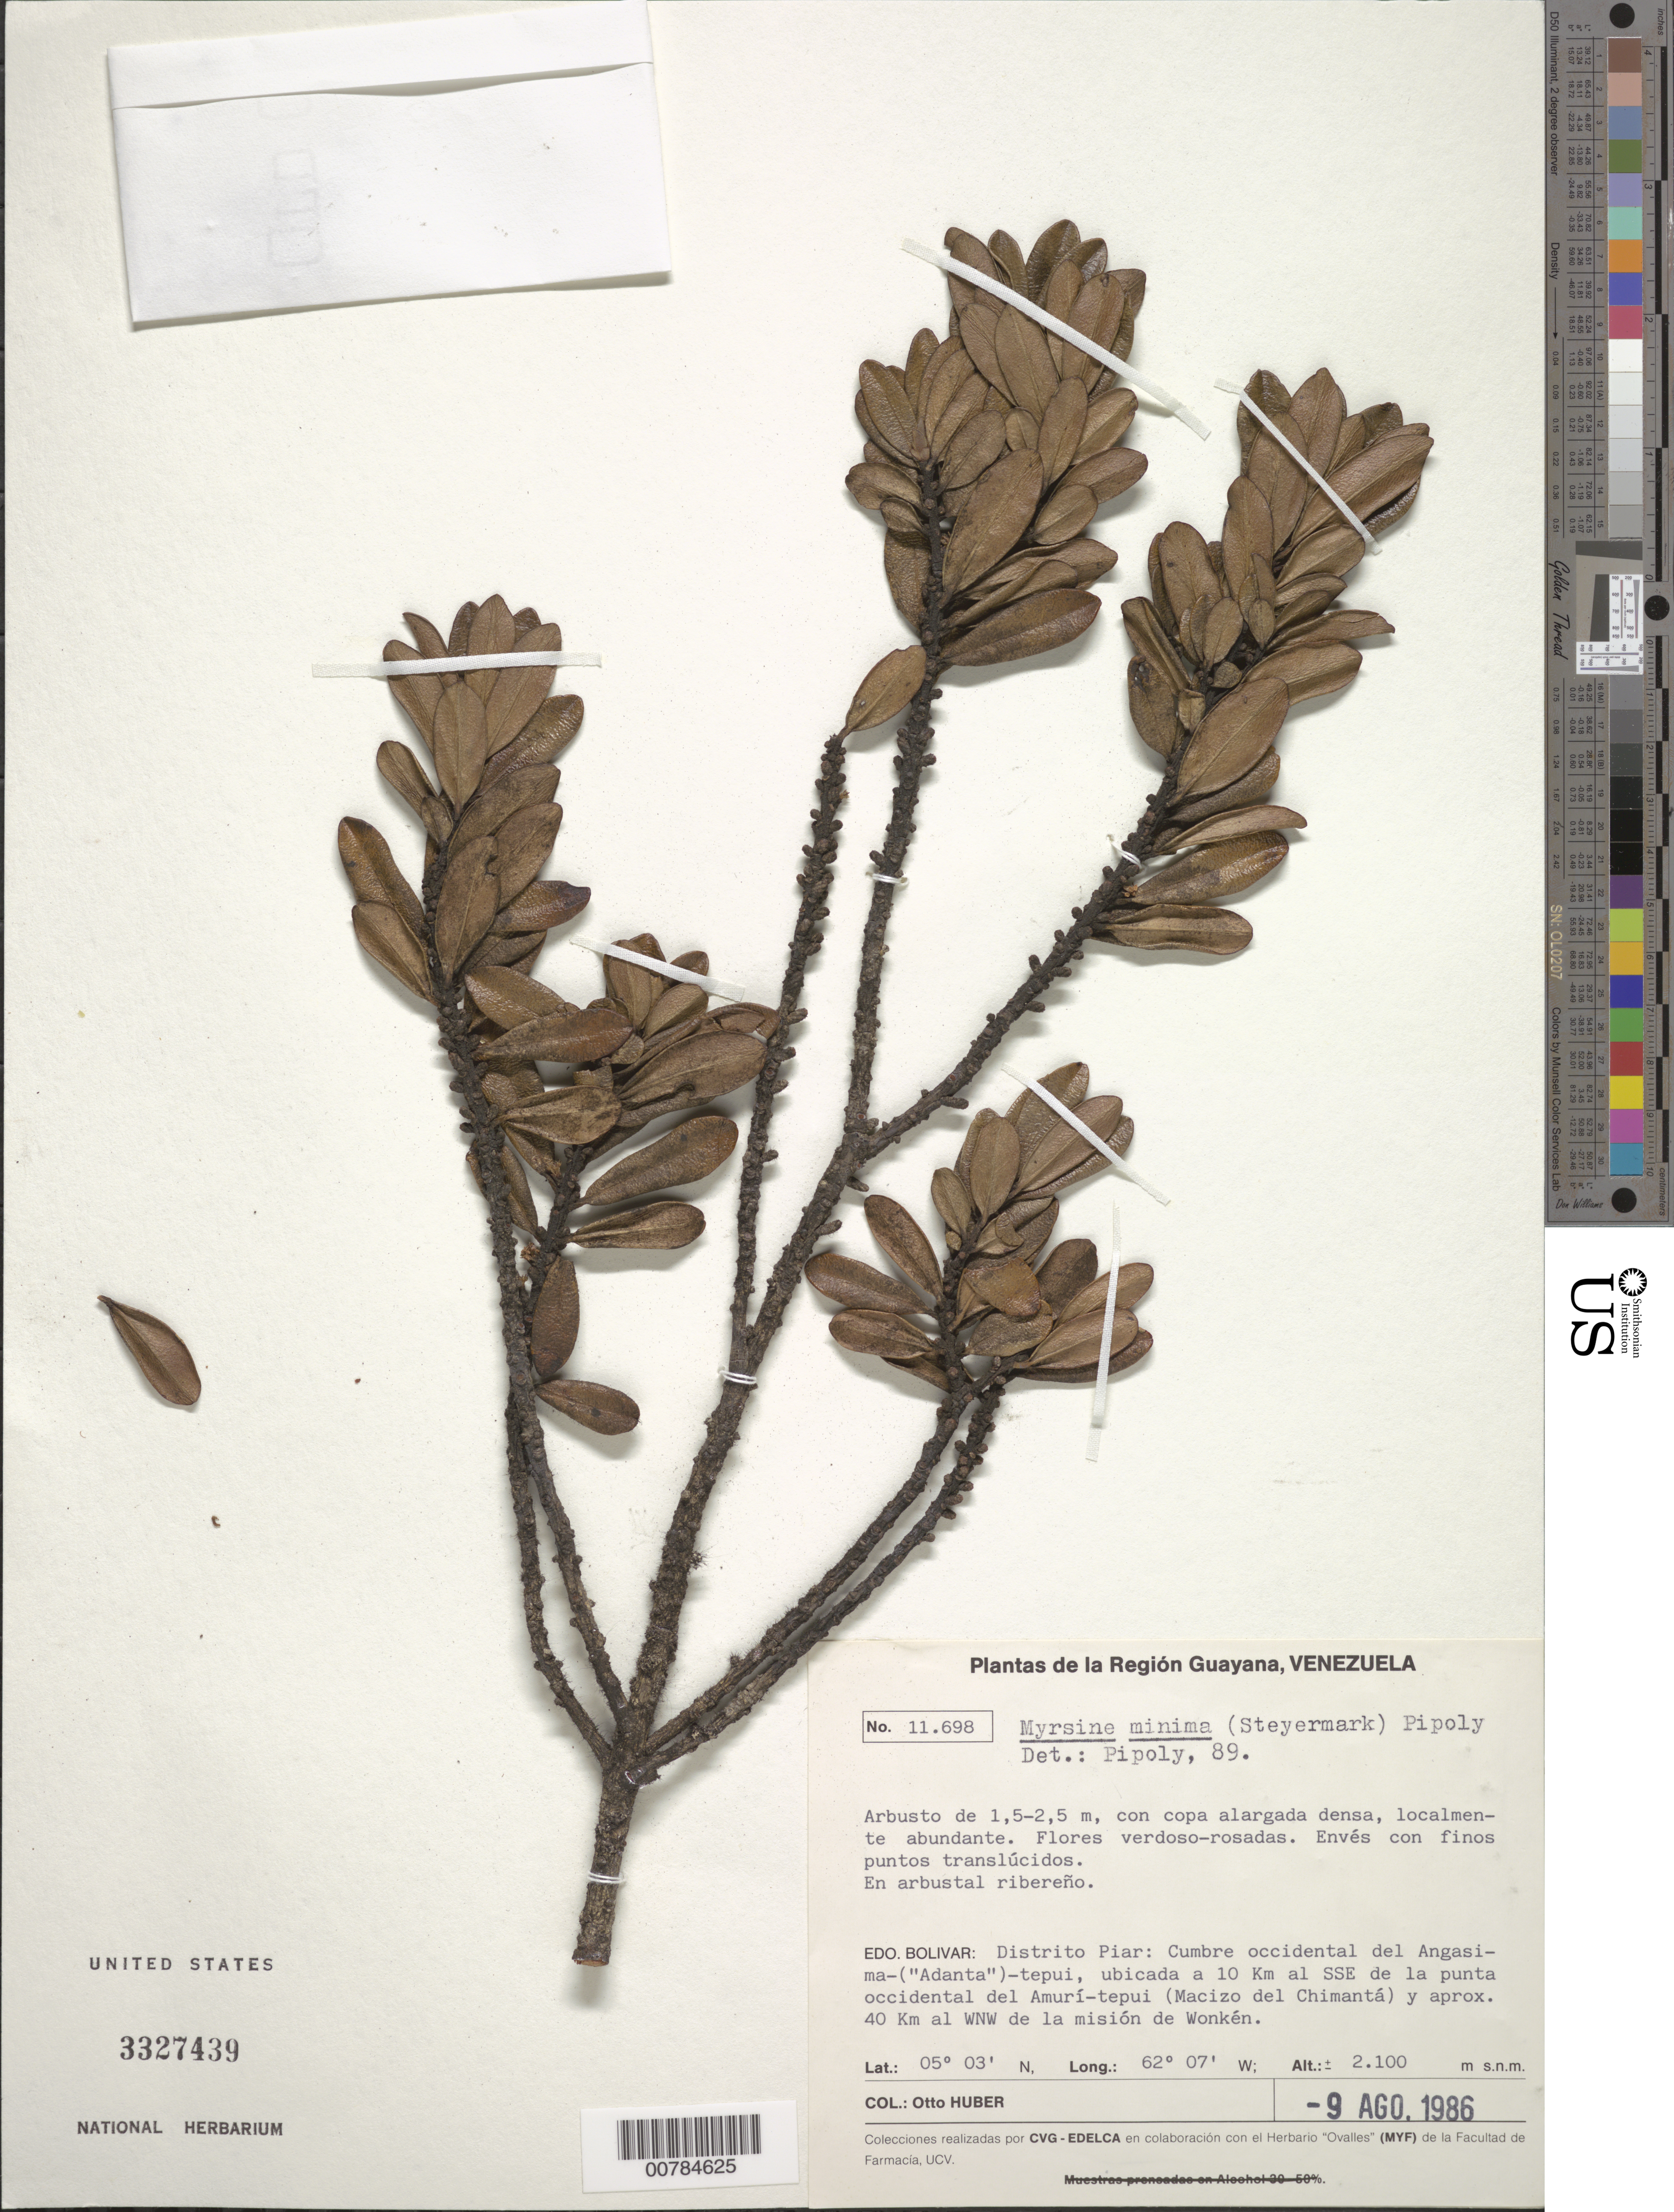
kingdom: Plantae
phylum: Tracheophyta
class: Magnoliopsida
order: Ericales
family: Primulaceae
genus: Myrsine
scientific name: Myrsine minima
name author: (Steyerm.) Pipoly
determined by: Pipoly, J. J., III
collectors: O. Huber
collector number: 11698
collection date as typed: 9-Aug-86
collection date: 1986-08-09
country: Venezuela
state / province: Bolívar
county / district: Piar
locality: Angasima("Adanta")-tepuí, cumbre occidental, 10 km SSE de la punta occidental del Amurí-tepuí, 40 km al WNW de la misión de Wonkén.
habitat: Arbustal ribereño.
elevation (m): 2100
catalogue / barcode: US 3327439